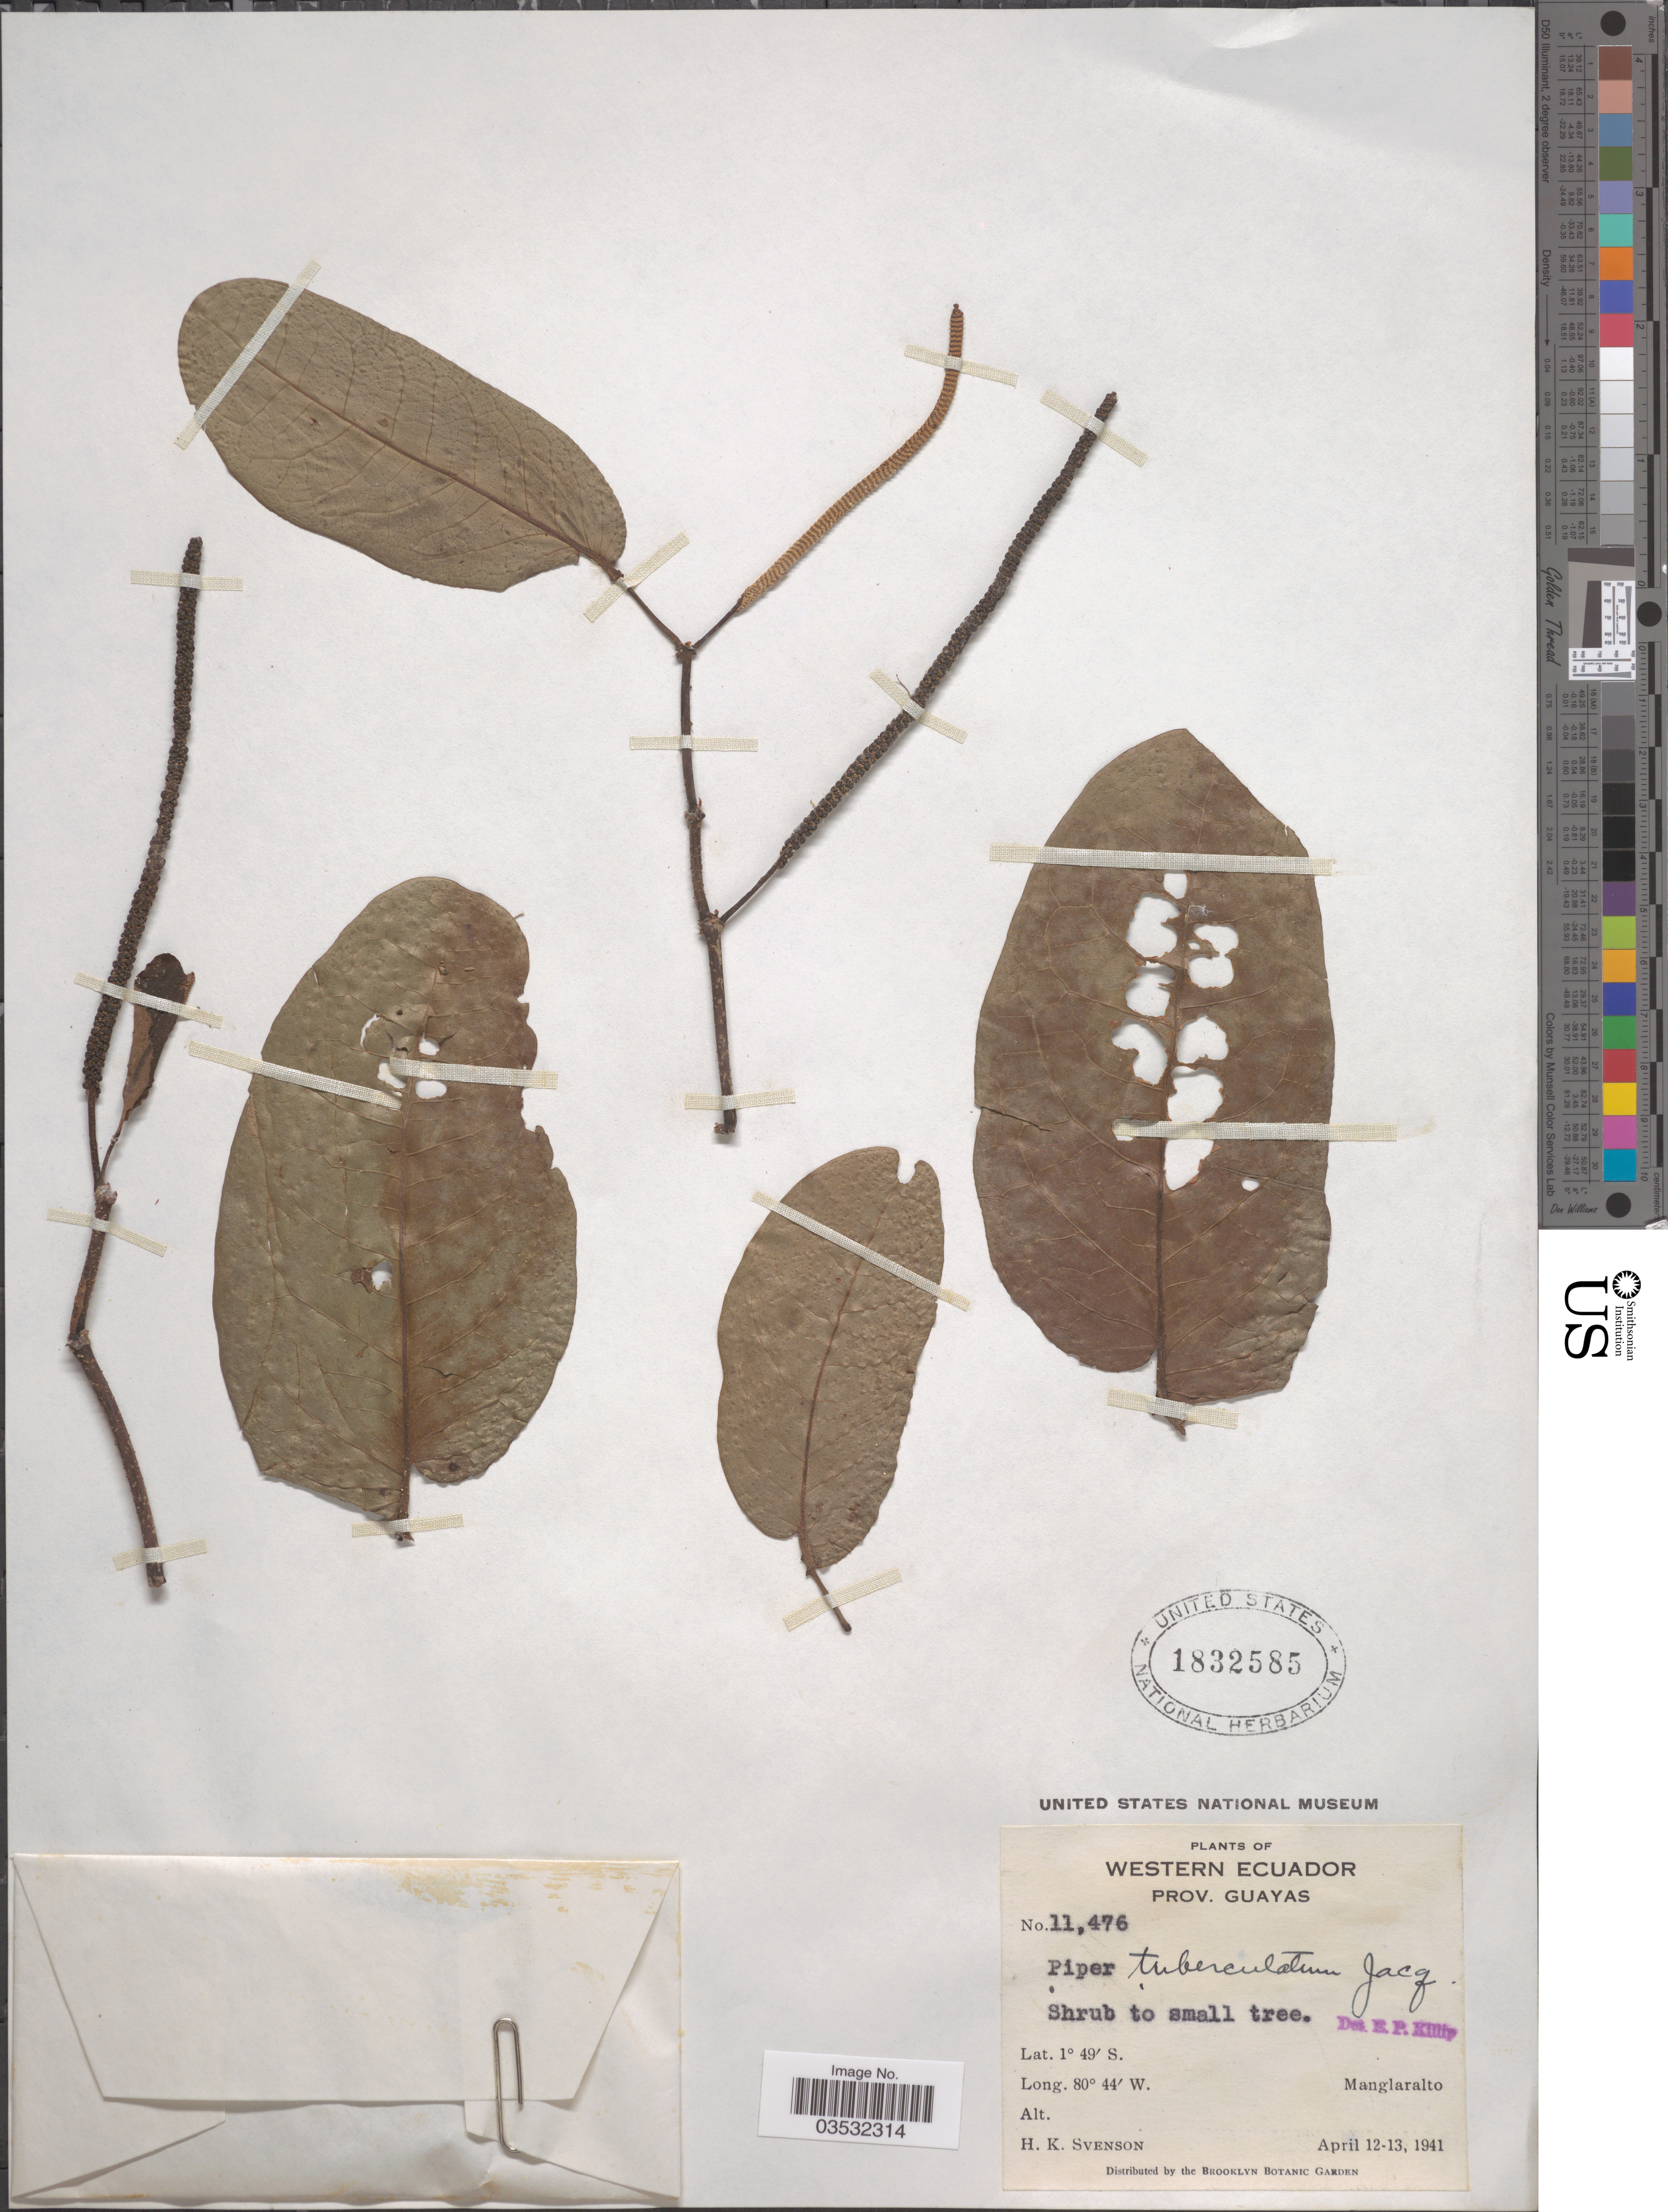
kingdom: Plantae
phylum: Tracheophyta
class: Magnoliopsida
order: Piperales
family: Piperaceae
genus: Piper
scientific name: Piper tuberculatum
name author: Jacq.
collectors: H. K. Svenson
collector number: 11476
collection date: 1941-04-12/1941-04-13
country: Ecuador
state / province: Guayas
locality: Western Ecuador. Manglaralto.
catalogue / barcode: US 1832585